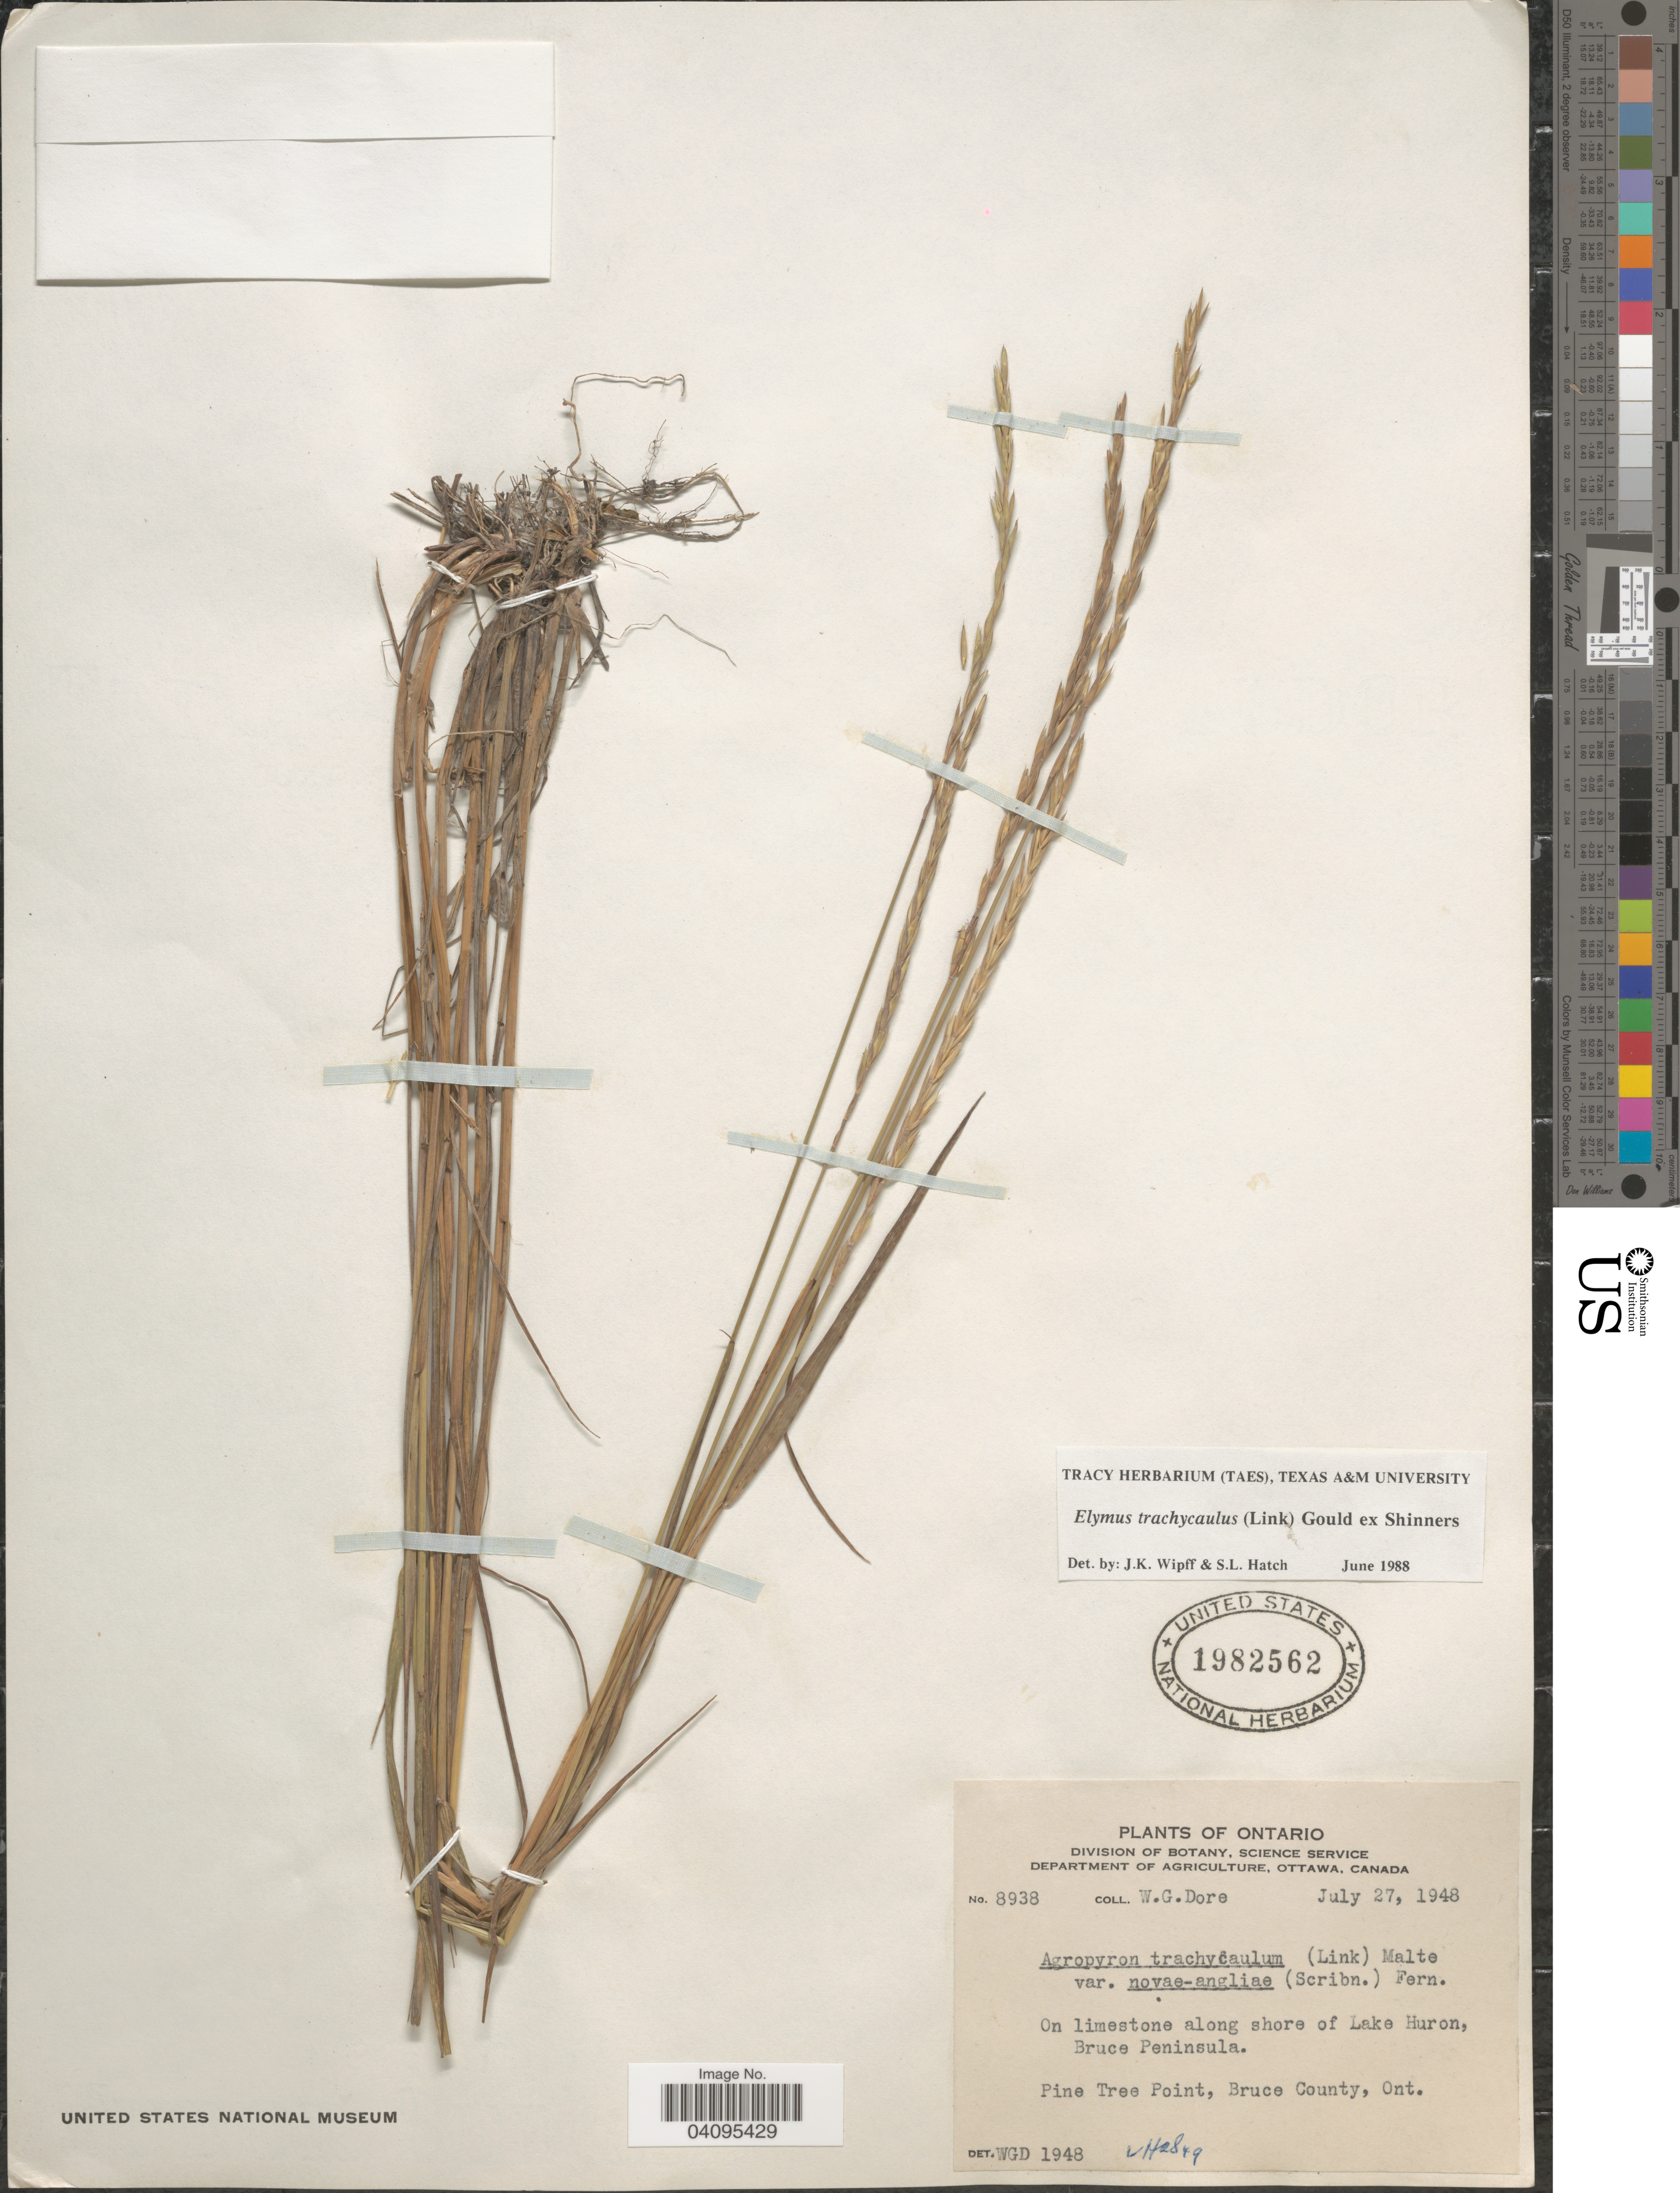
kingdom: Plantae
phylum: Tracheophyta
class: Liliopsida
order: Poales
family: Poaceae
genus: Elymus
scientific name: Elymus trachycaulus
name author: (Link) Gould ex Shinners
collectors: W. Dore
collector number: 8938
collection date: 1948-07-27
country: Canada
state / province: Ontario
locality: On limestone along shore of Lake Huron, Bruce Peninsula. Pine Tree Point, Bruce County.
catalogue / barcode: US 1982562